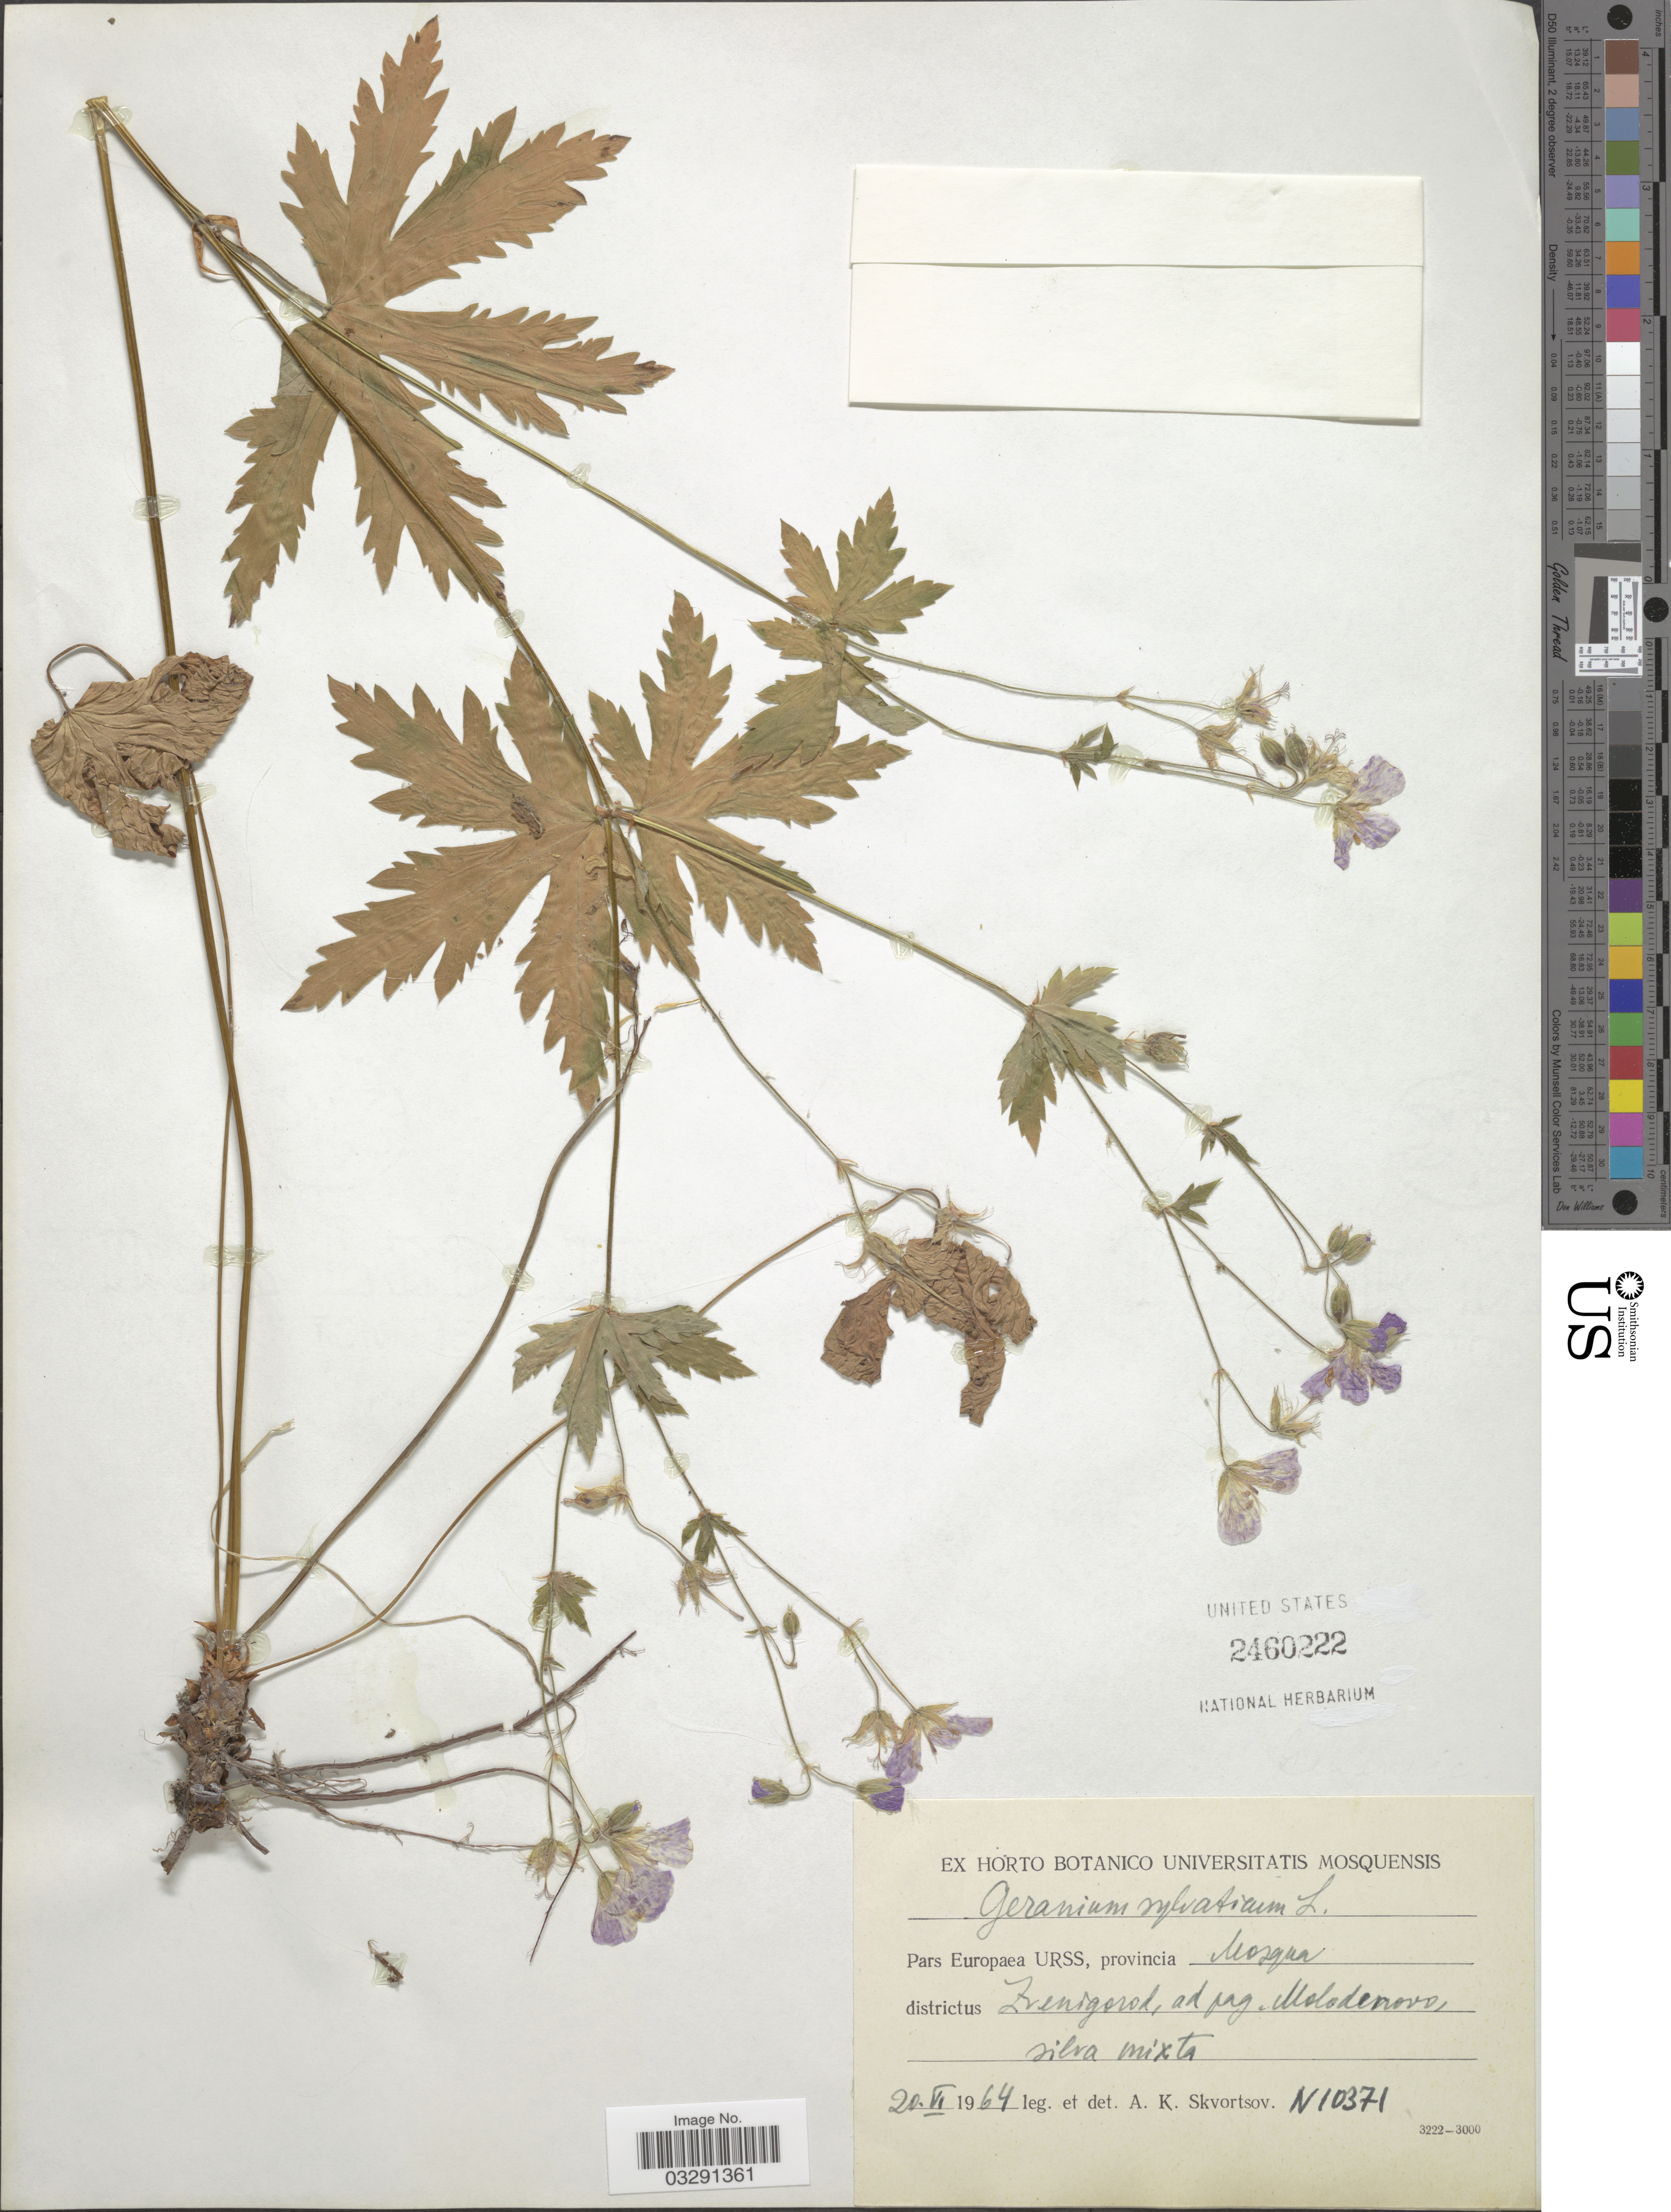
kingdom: Plantae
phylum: Tracheophyta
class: Magnoliopsida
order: Geraniales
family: Geraniaceae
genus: Geranium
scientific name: Geranium sylvaticum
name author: L.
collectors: A. K. Skvortsov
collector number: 10371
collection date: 1964-06-20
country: Russian Federation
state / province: Moscow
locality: Pars Europaea URSS, provincia Mosqua, districtus Zvenigorod, ad pag. Molodenovo.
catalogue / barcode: US 2460222